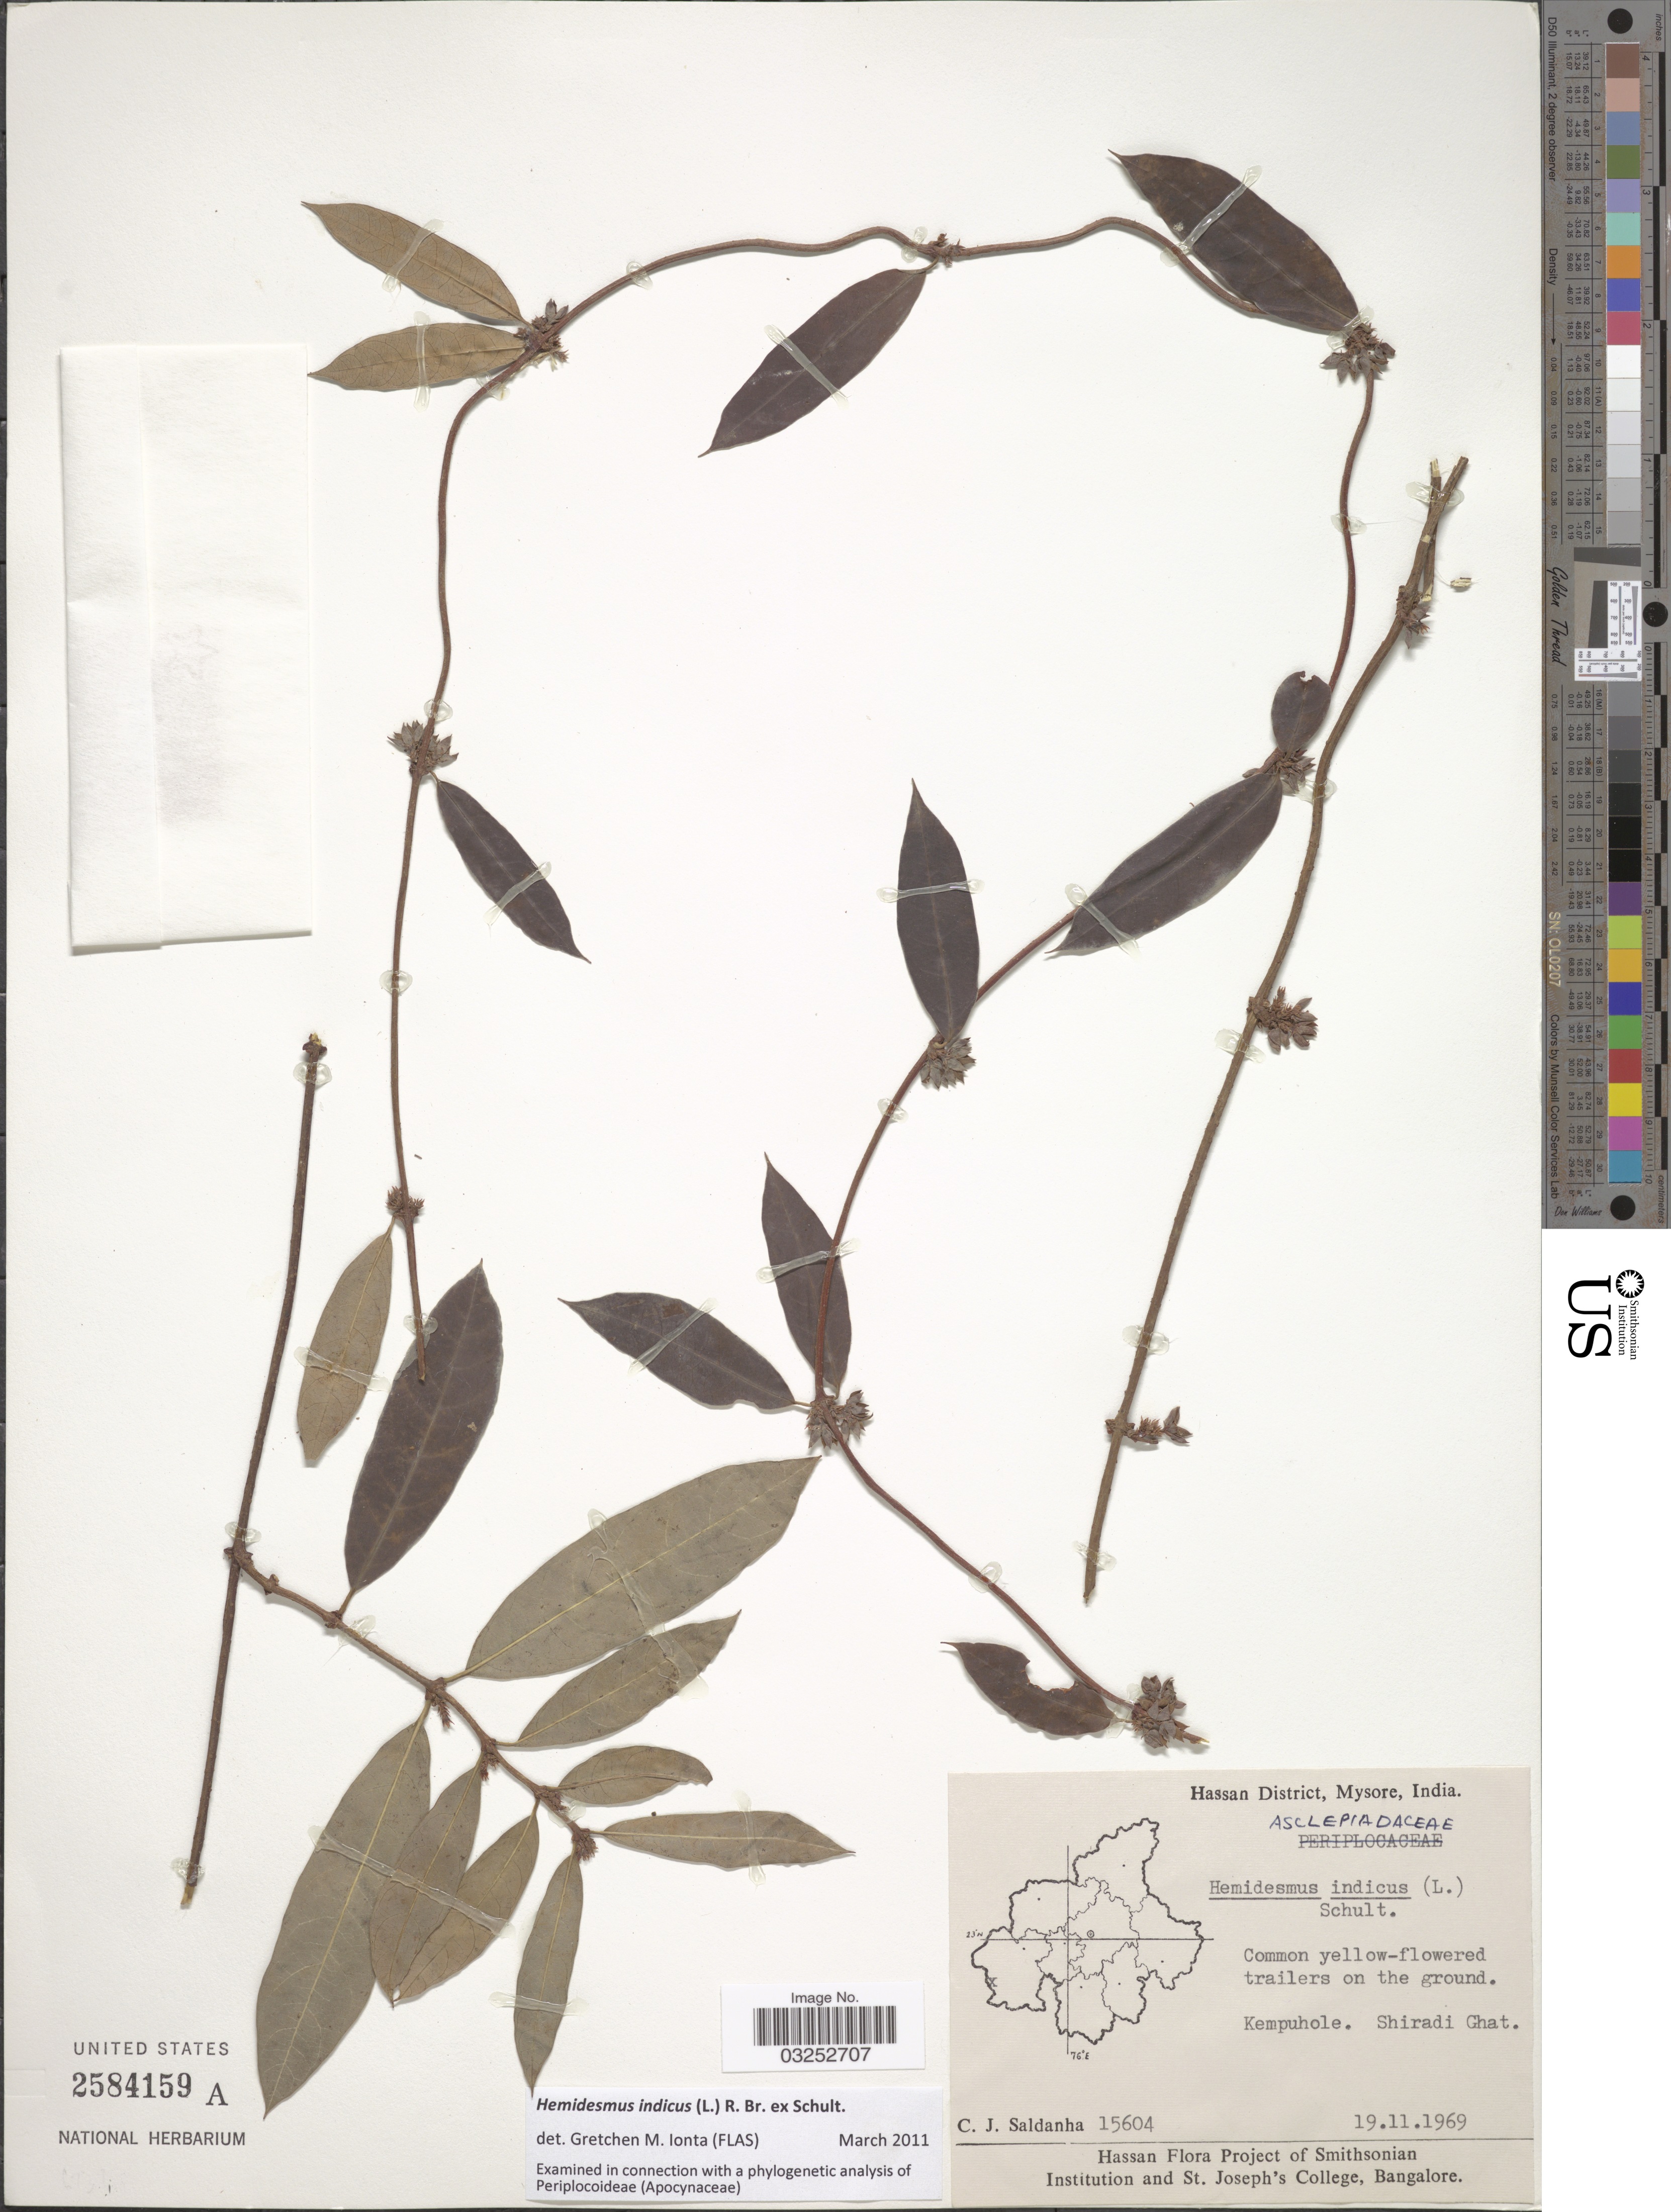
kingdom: Plantae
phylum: Tracheophyta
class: Magnoliopsida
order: Gentianales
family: Apocynaceae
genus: Hemidesmus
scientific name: Hemidesmus indicus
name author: (L.) R. Br. ex Schult.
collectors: C. J. Saldanha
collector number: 15604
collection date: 1969-11-19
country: India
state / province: Karnataka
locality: Hassan District, Mysore, India, Kempuhole, Shiradi Ghat.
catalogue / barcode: US 2584159A